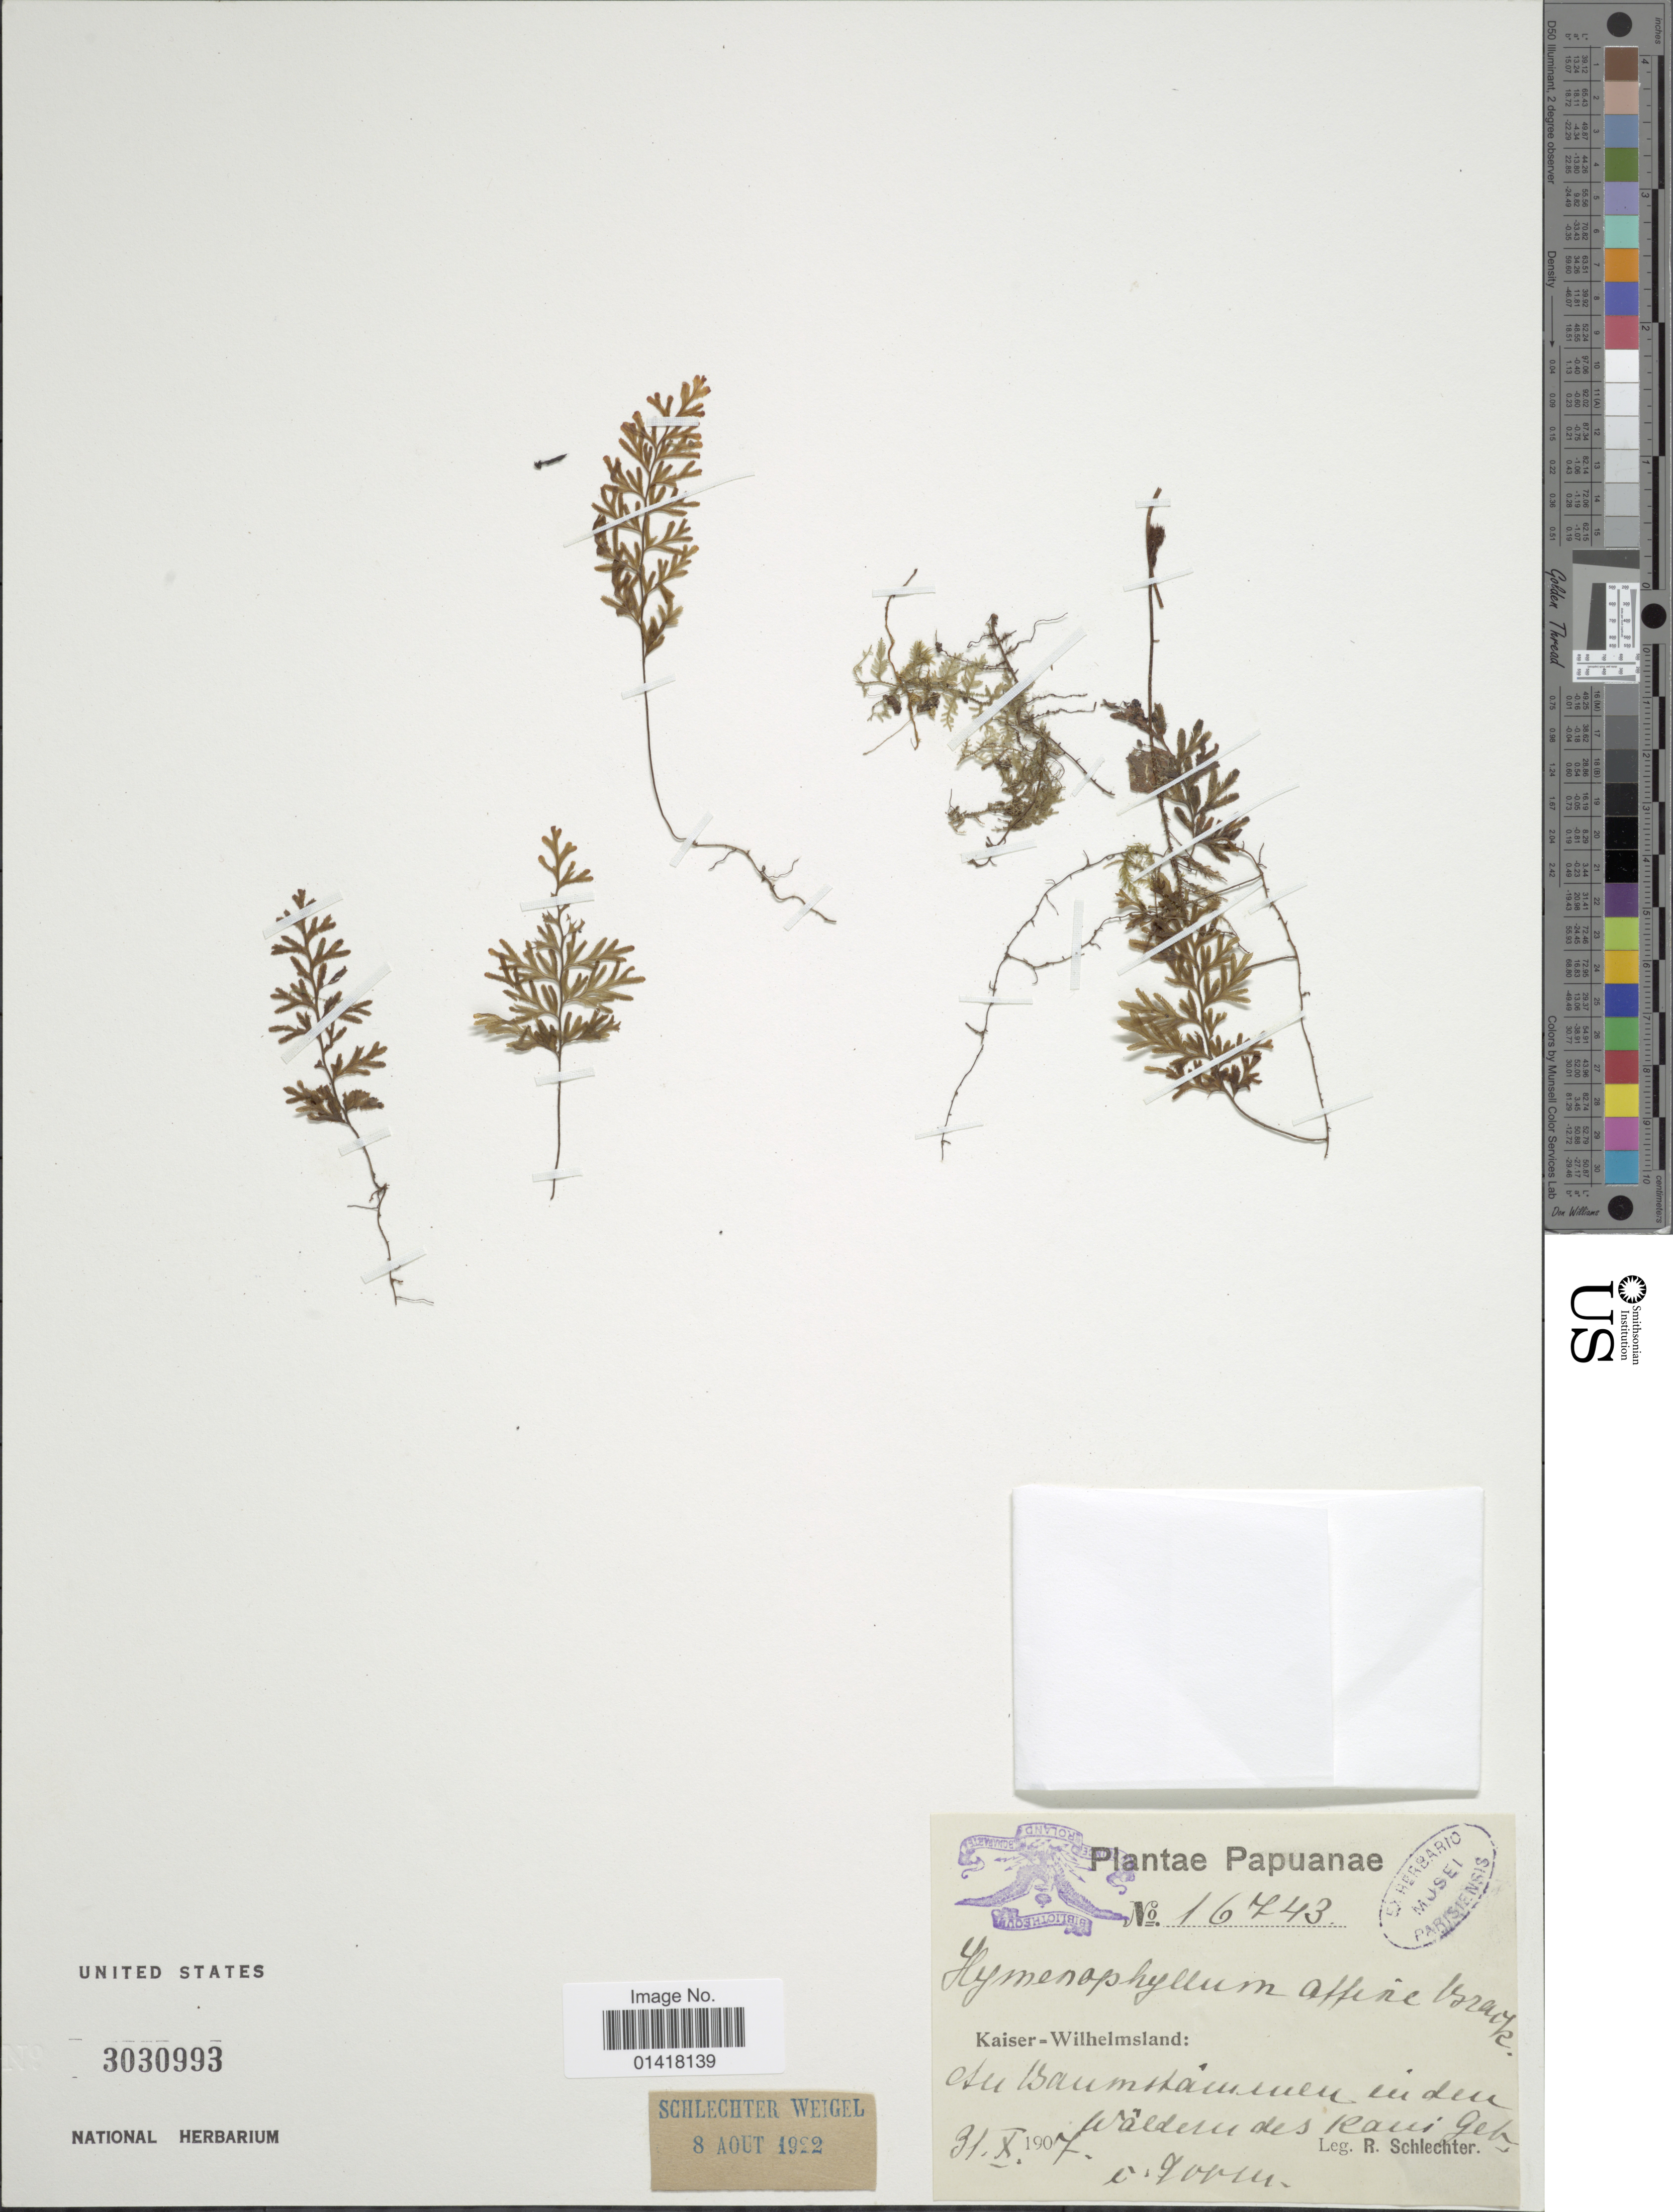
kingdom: Plantae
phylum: Tracheophyta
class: Polypodiopsida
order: Hymenophyllales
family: Hymenophyllaceae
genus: Hymenophyllum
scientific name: Hymenophyllum affine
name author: Brack. in Wilkes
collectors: F. R. R. Schlechter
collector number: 16743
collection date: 1907-10-31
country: Papua New Guinea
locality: Kaiser-Wilhelmsland: Au Baumstämmen in den Wäldern des Kani geb.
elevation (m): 700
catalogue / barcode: US 3030993